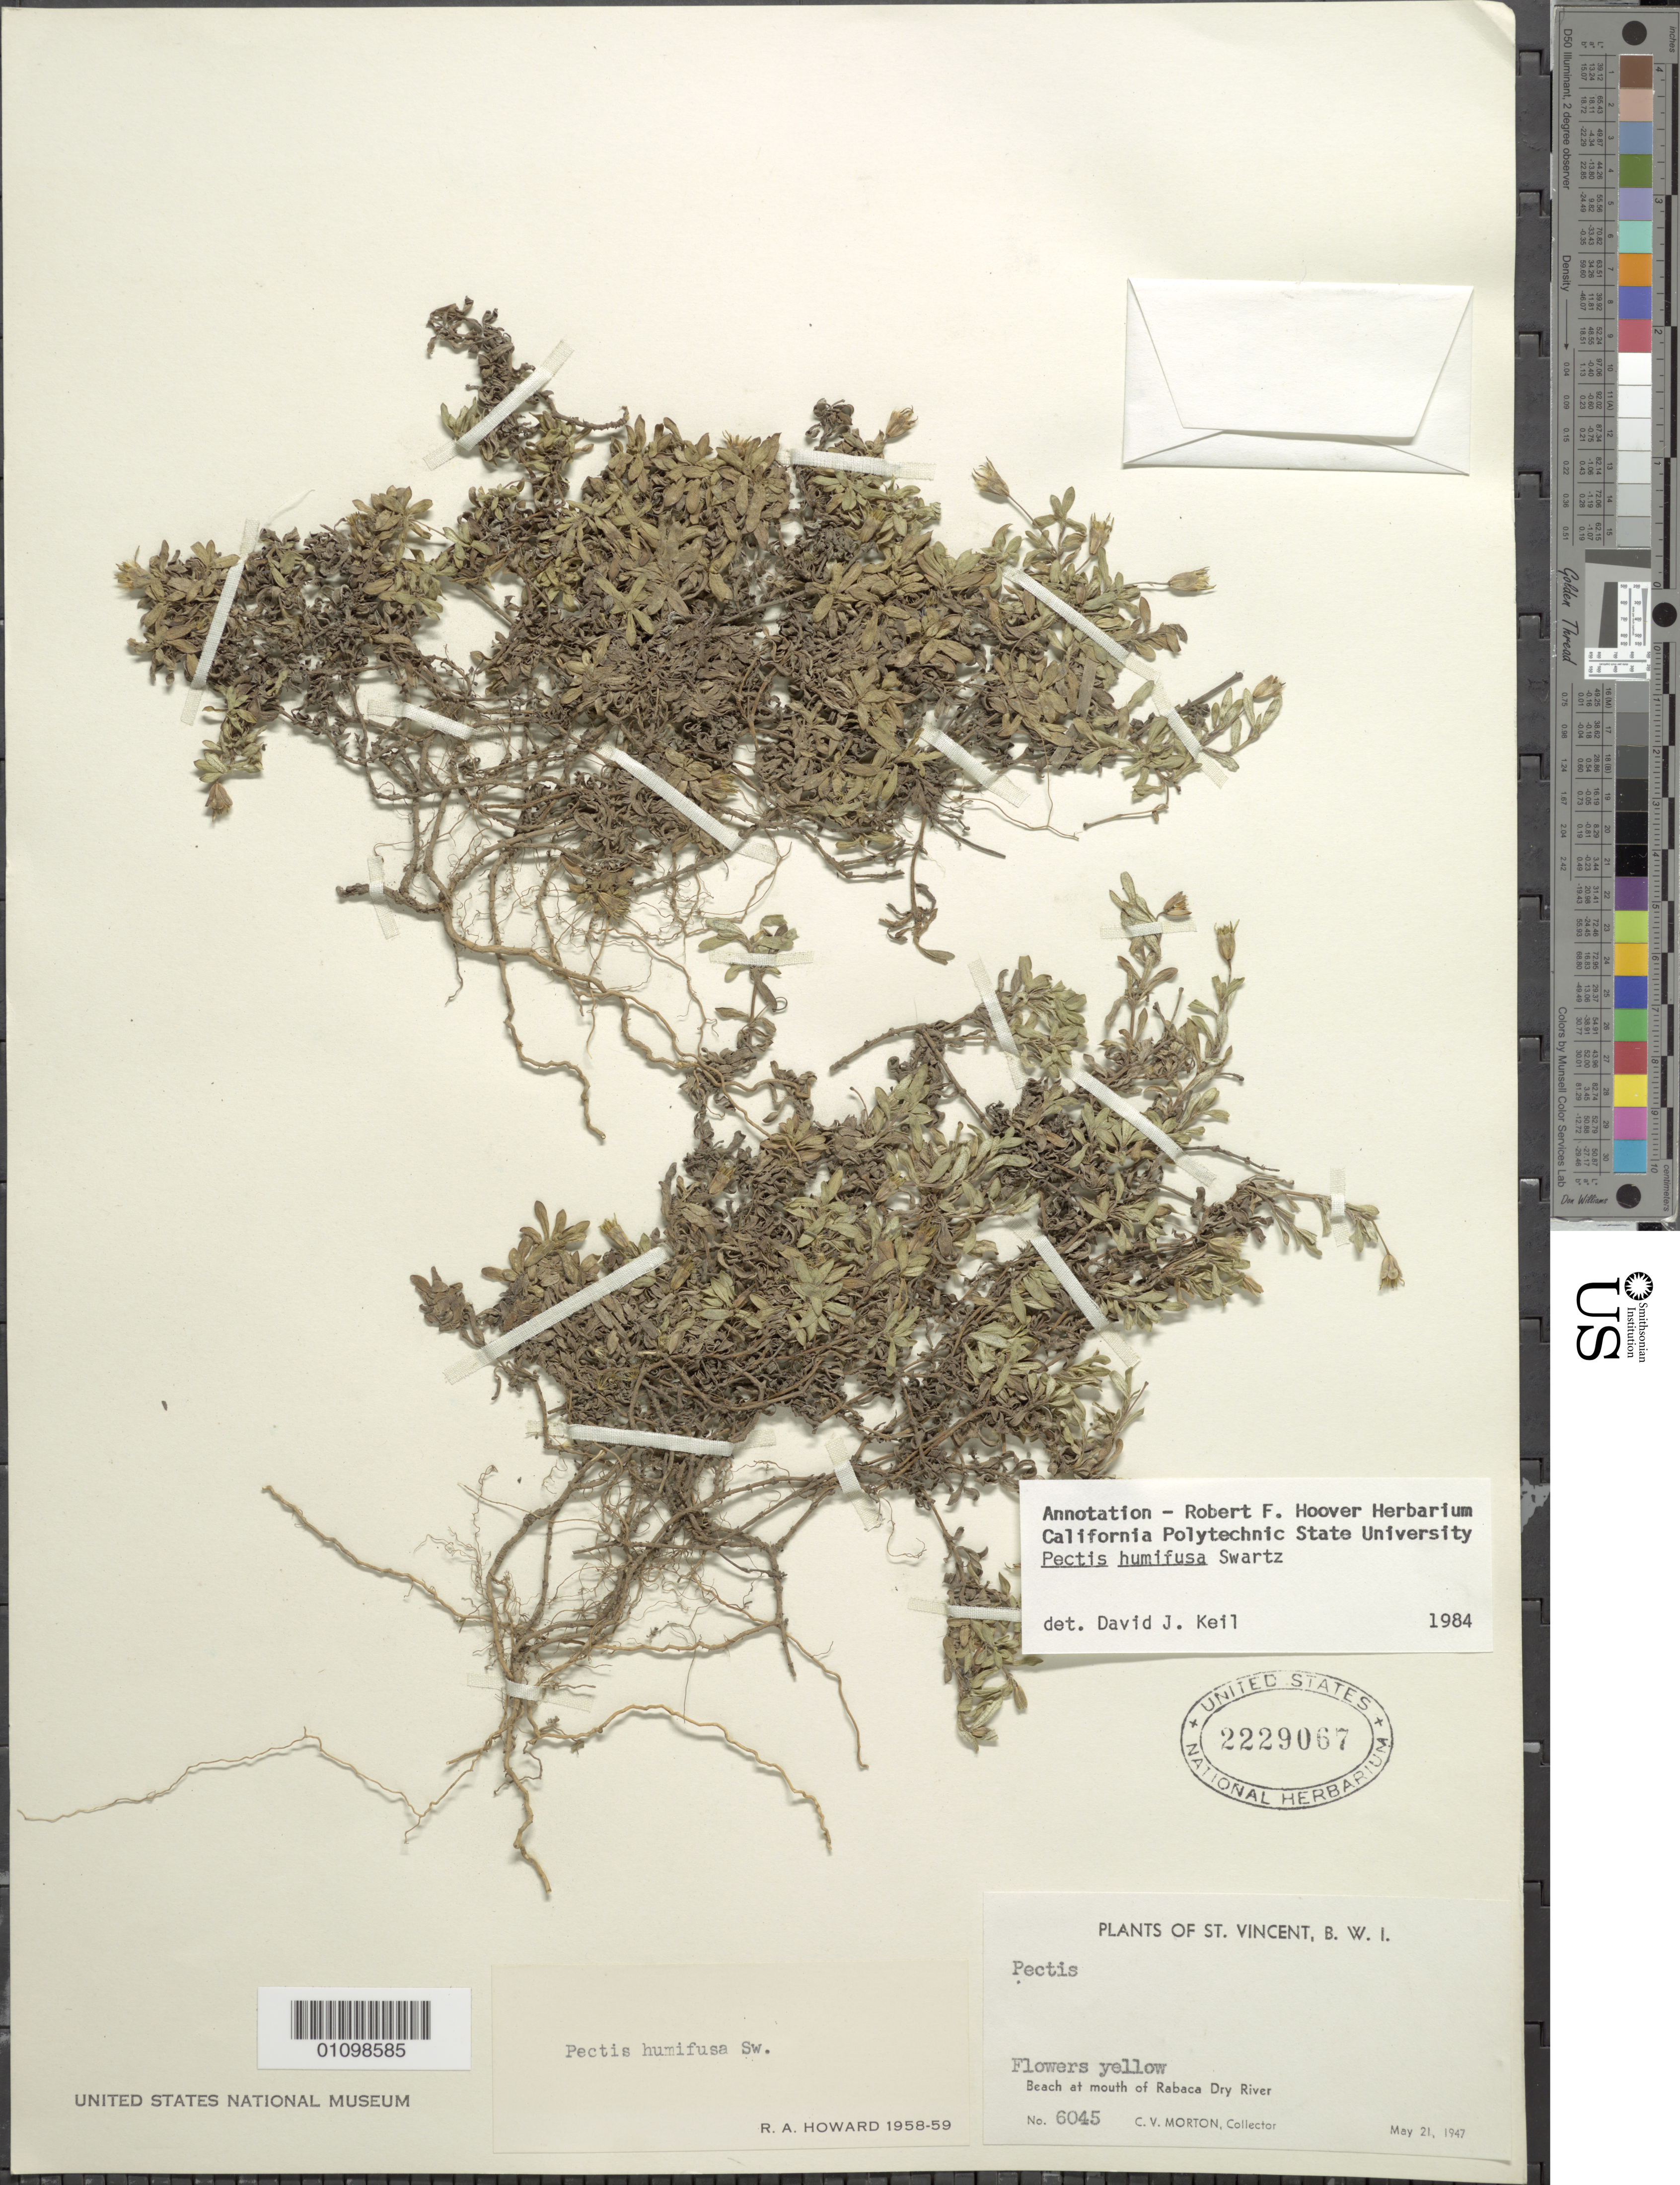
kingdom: Plantae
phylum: Tracheophyta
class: Magnoliopsida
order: Asterales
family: Asteraceae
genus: Pectis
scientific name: Pectis humifusa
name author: Sw.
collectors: C. V. Morton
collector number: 6045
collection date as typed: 21 May 1947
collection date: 1947-05-21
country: St. Vincent - Grenadines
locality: Beach at mouth of Rabaca Dry River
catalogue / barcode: US 2229067